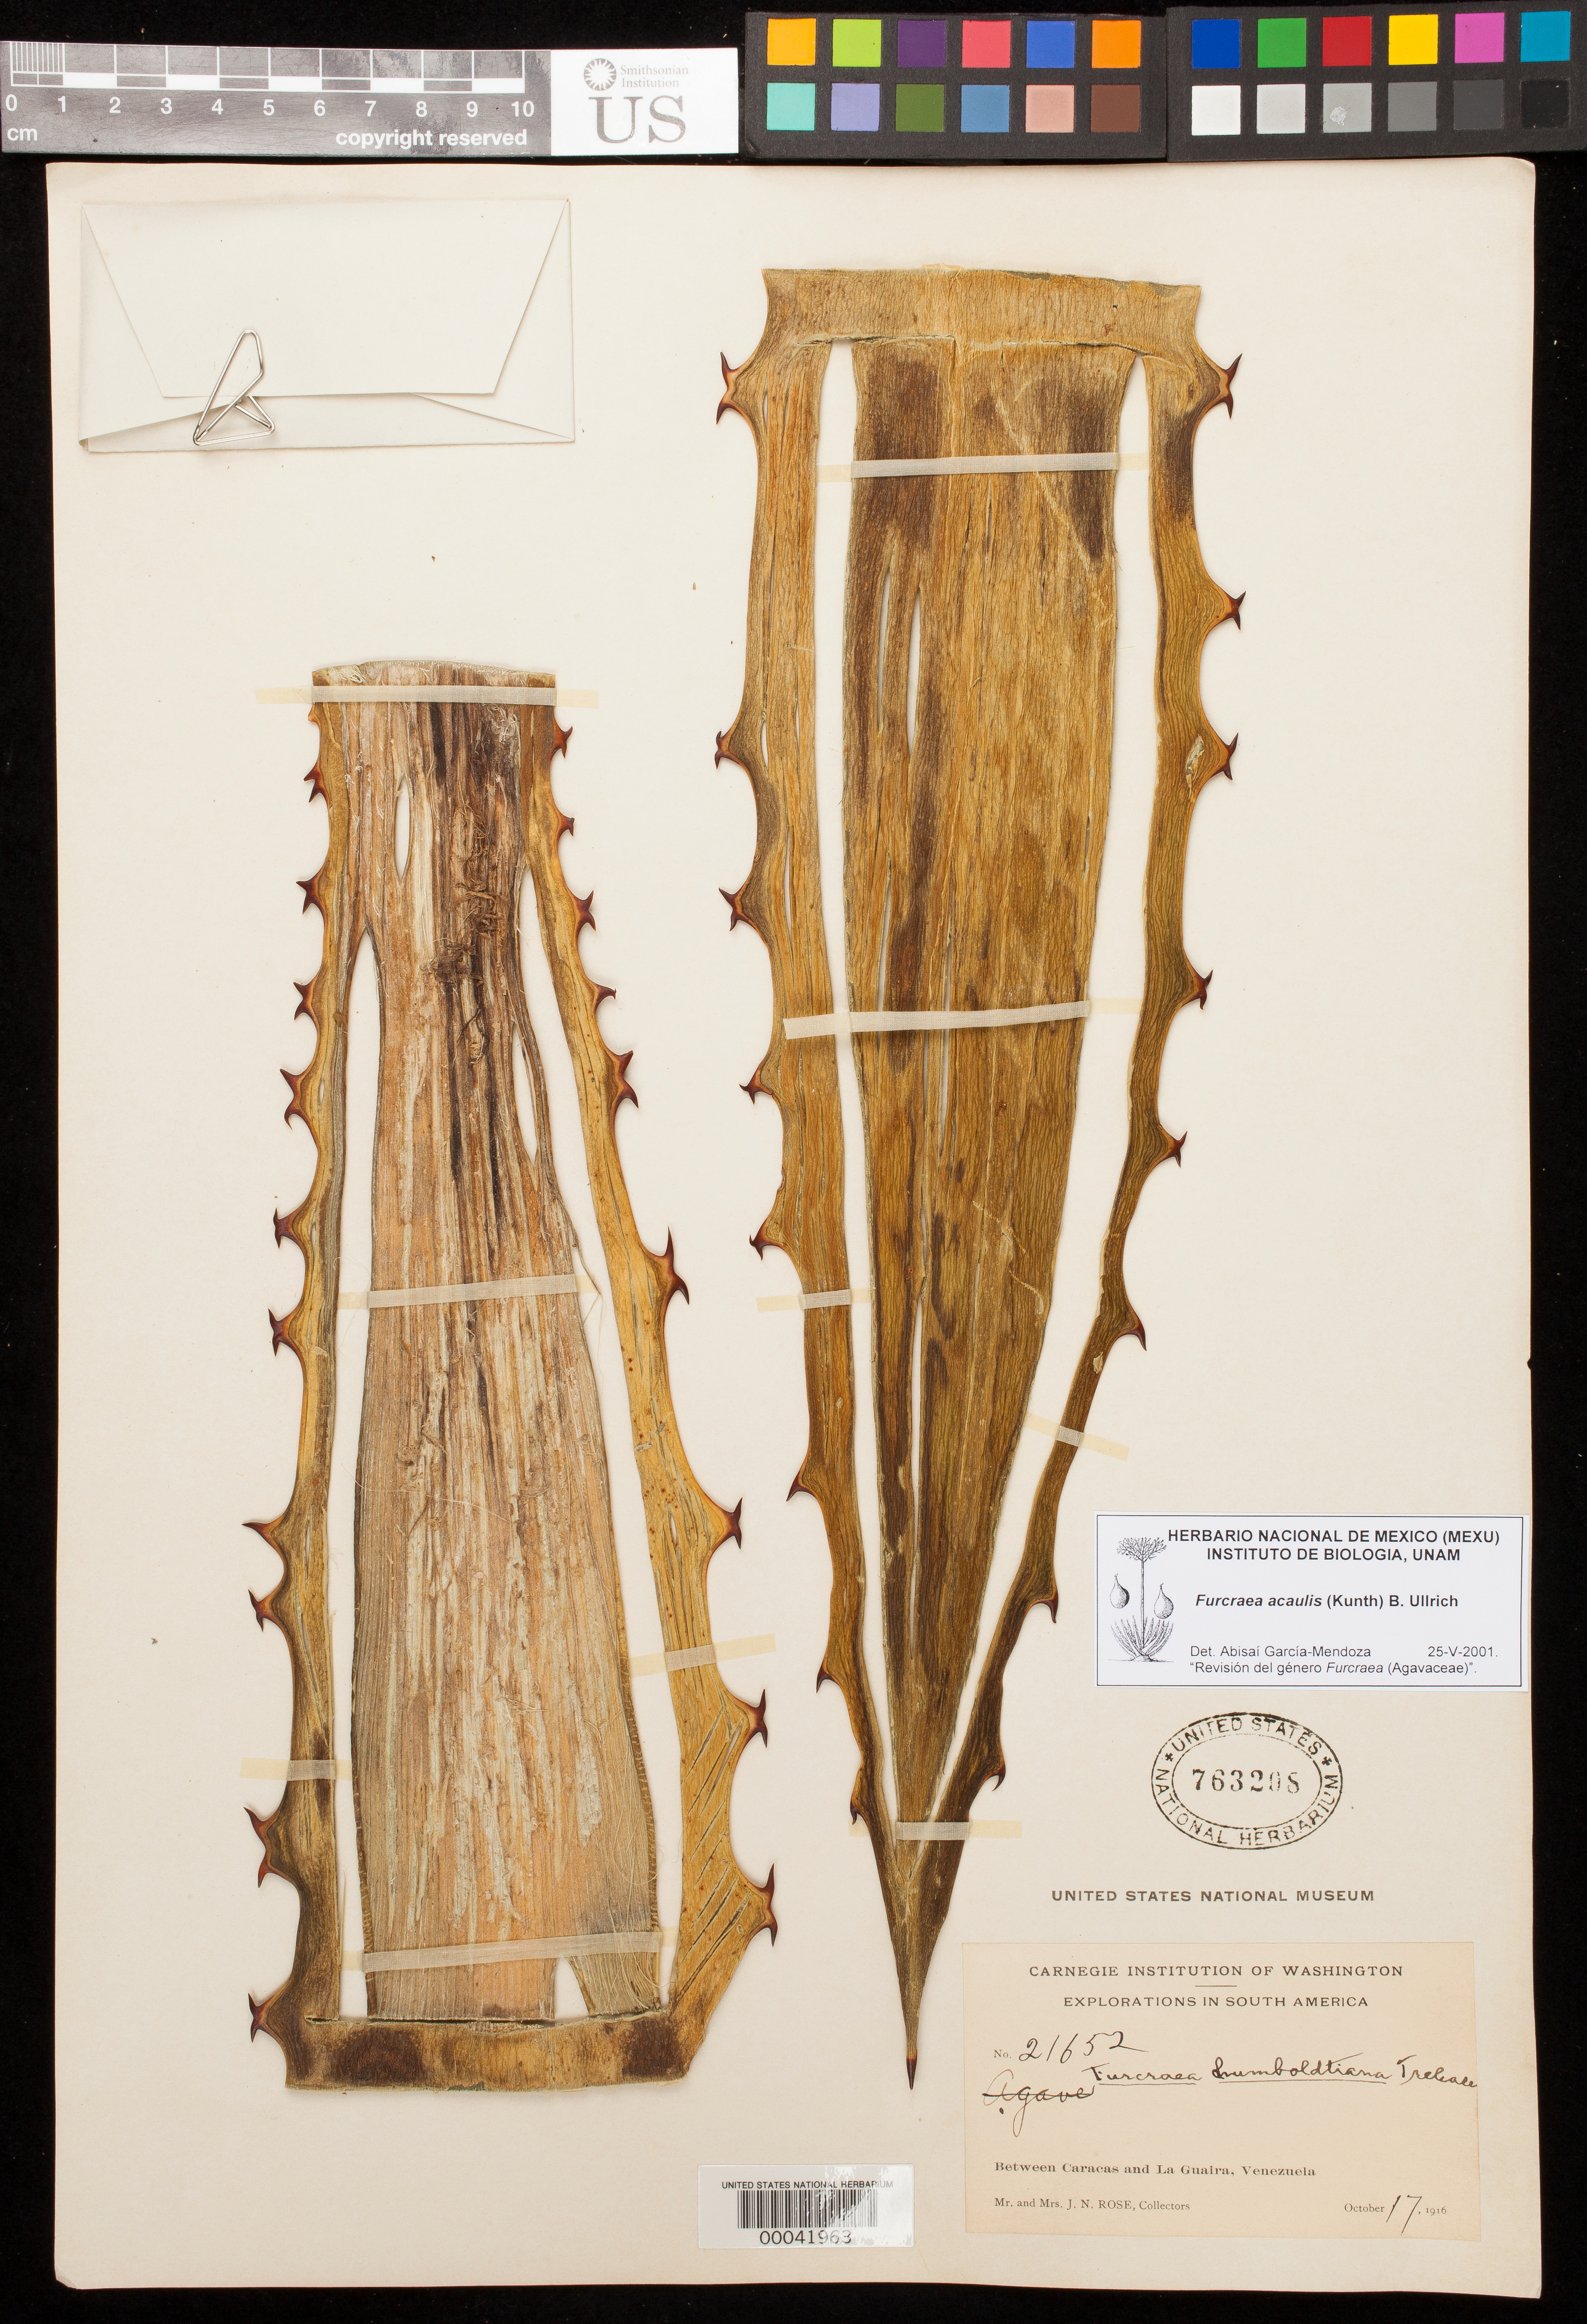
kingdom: Plantae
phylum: Tracheophyta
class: Liliopsida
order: Asparagales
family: Asparagaceae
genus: Furcraea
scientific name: Furcraea acaulis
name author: (Kunth) B. Ullrich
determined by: García-Mendoza, A.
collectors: J. N. Rose & L. B. Rose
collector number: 21652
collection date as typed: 17 Oct 1916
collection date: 1916-10-17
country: Venezuela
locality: Between caracas and la guaira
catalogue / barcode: US 763208